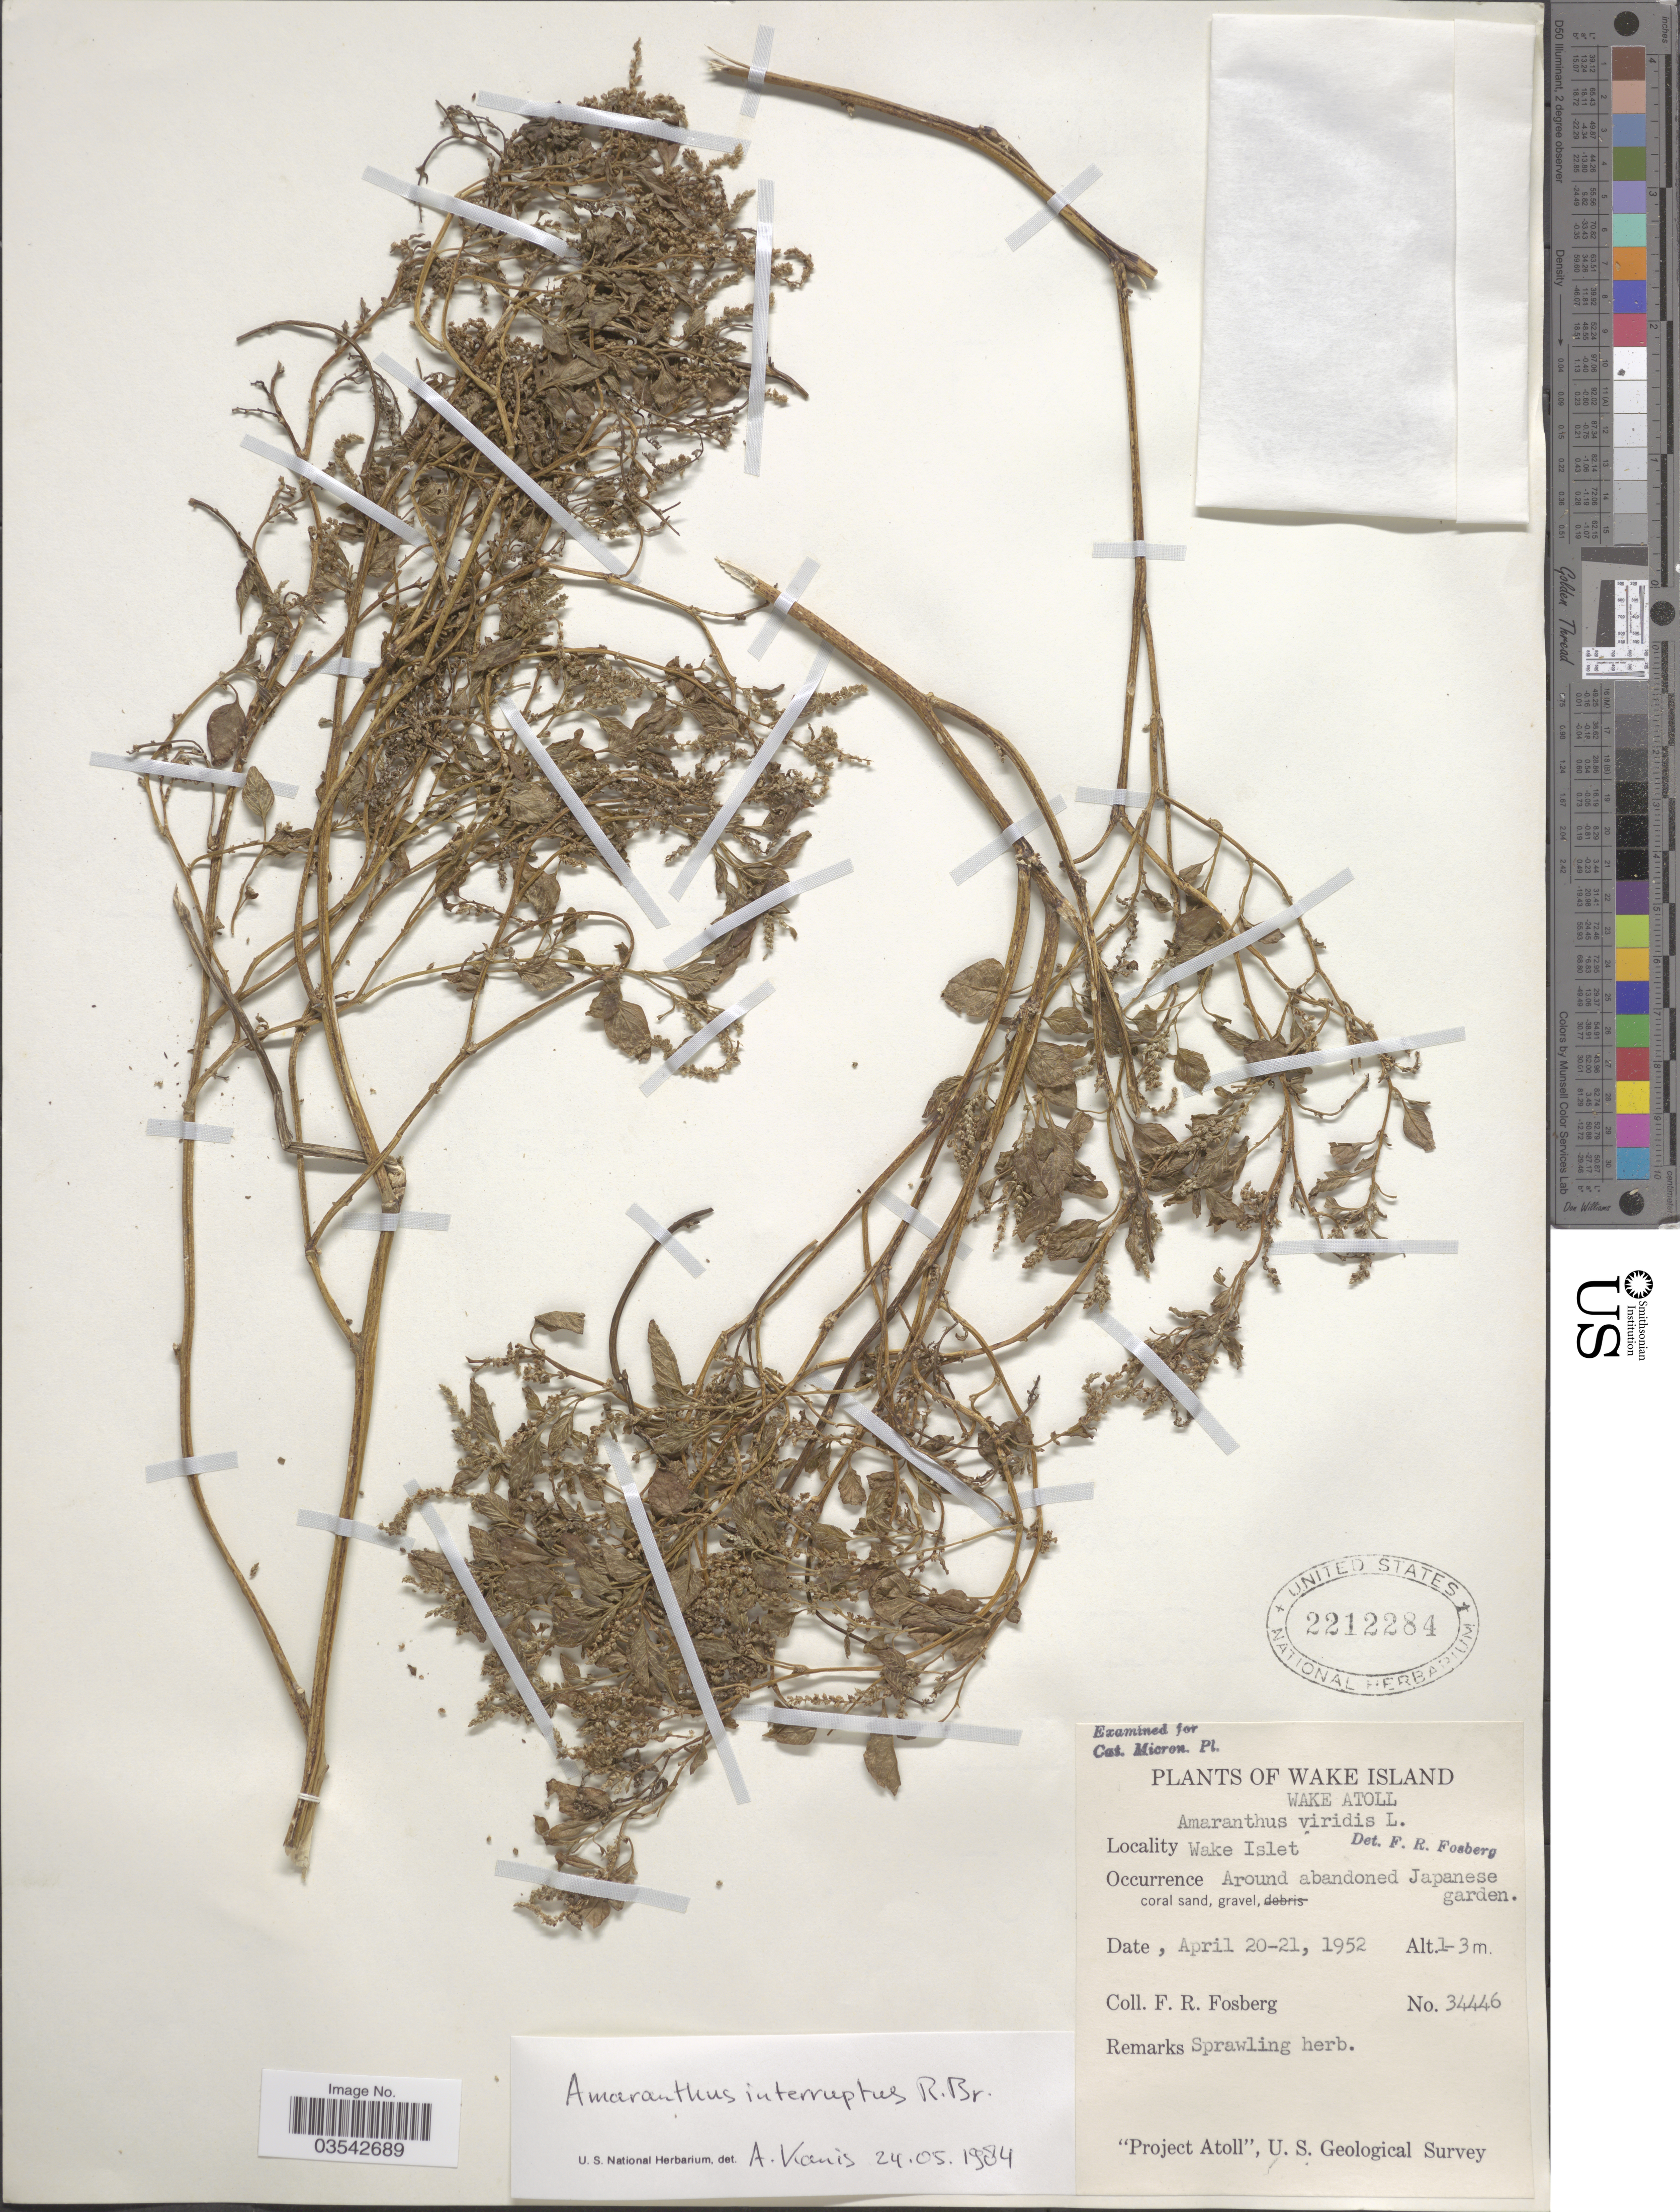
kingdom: Plantae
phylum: Tracheophyta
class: Magnoliopsida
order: Caryophyllales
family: Amaranthaceae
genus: Amaranthus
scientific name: Amaranthus interruptus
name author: R. Br.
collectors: F. R. Fosberg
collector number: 34446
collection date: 1952-04-20/1952-04-21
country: U.S. Administered Pacific Islands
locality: Wake Island. Wake Atoll. Wake Islet. Around abandoned Japanese garden.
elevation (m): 1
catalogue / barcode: US 2212284